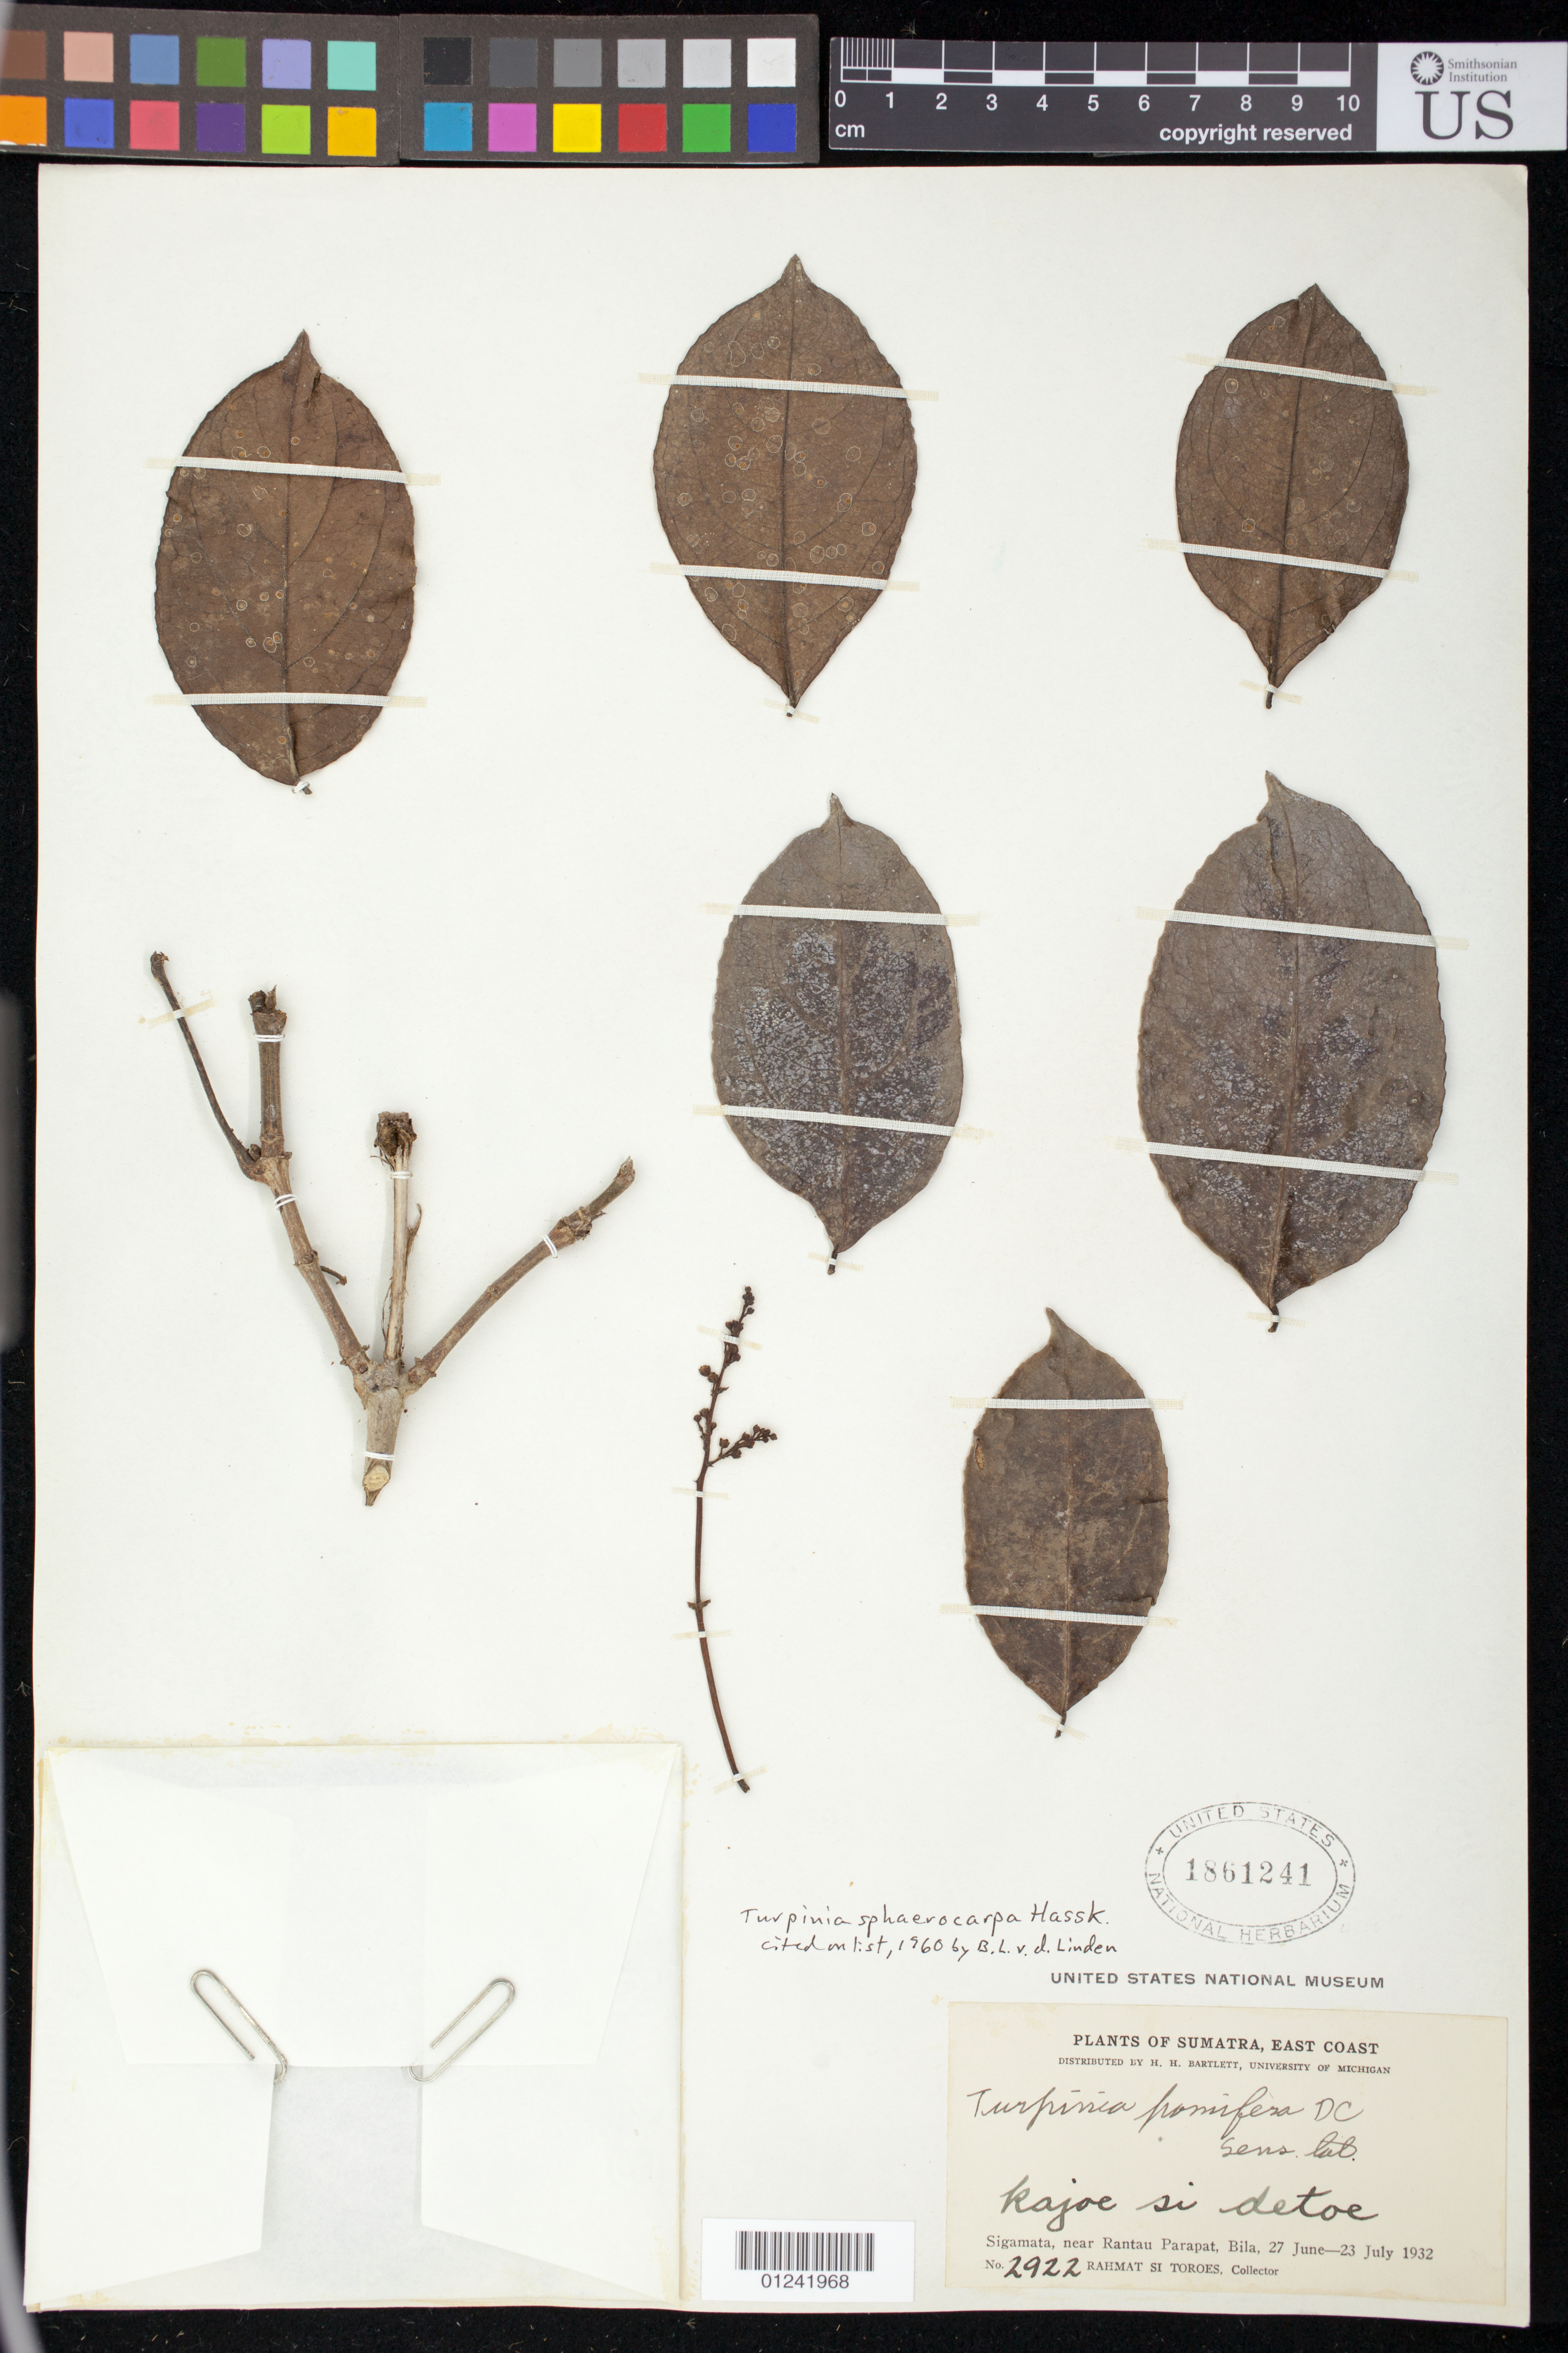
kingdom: Plantae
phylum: Tracheophyta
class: Magnoliopsida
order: Crossosomatales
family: Staphyleaceae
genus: Turpinia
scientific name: Turpinia sphaerocarpa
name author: Hassk.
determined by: Linden, B. L. van der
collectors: Rahmat Si Boeea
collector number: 2922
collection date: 1932-06-27/1932-07-23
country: Indonesia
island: Sumatra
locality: Sumatra, Sigamata, near Rantau Parapat, Bila.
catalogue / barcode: US 1861241